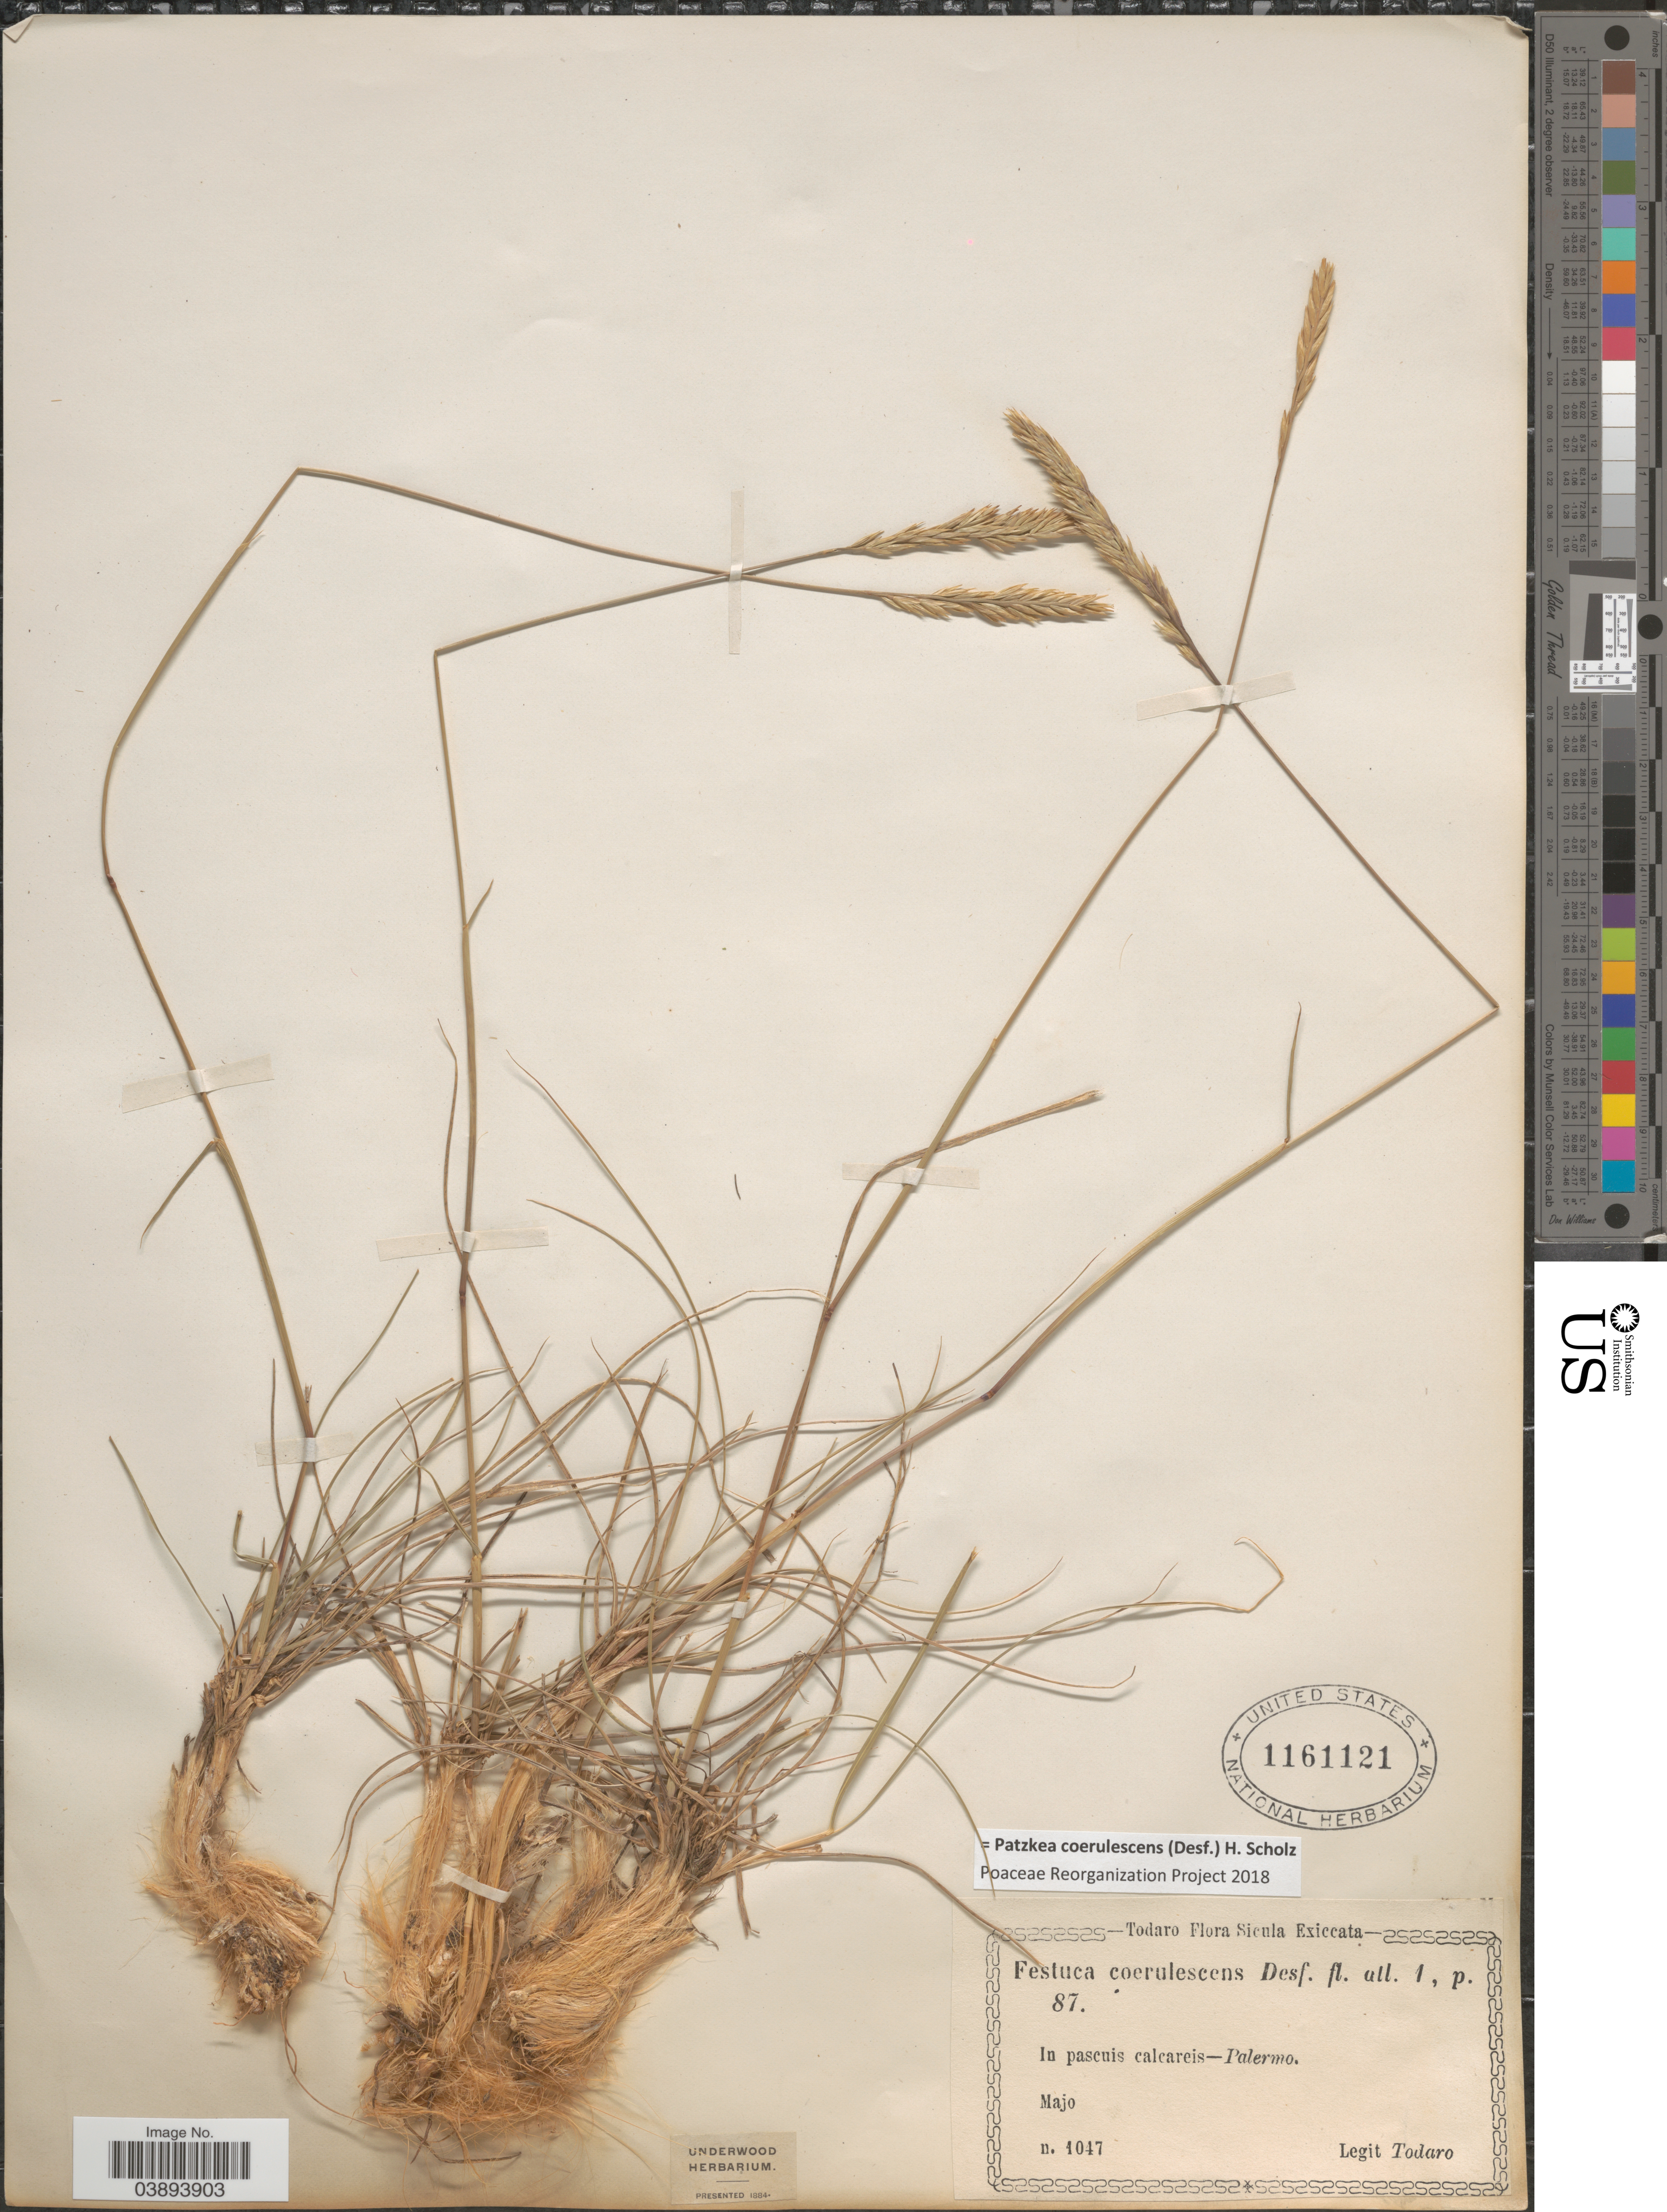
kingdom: Plantae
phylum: Tracheophyta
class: Liliopsida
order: Poales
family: Poaceae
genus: Patzkea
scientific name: Patzkea coerulescens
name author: (Desf.) H. Scholz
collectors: Todaro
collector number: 1047*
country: Italy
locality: Sicula. In pascuis calcareis - Palermo.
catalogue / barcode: US 1161121